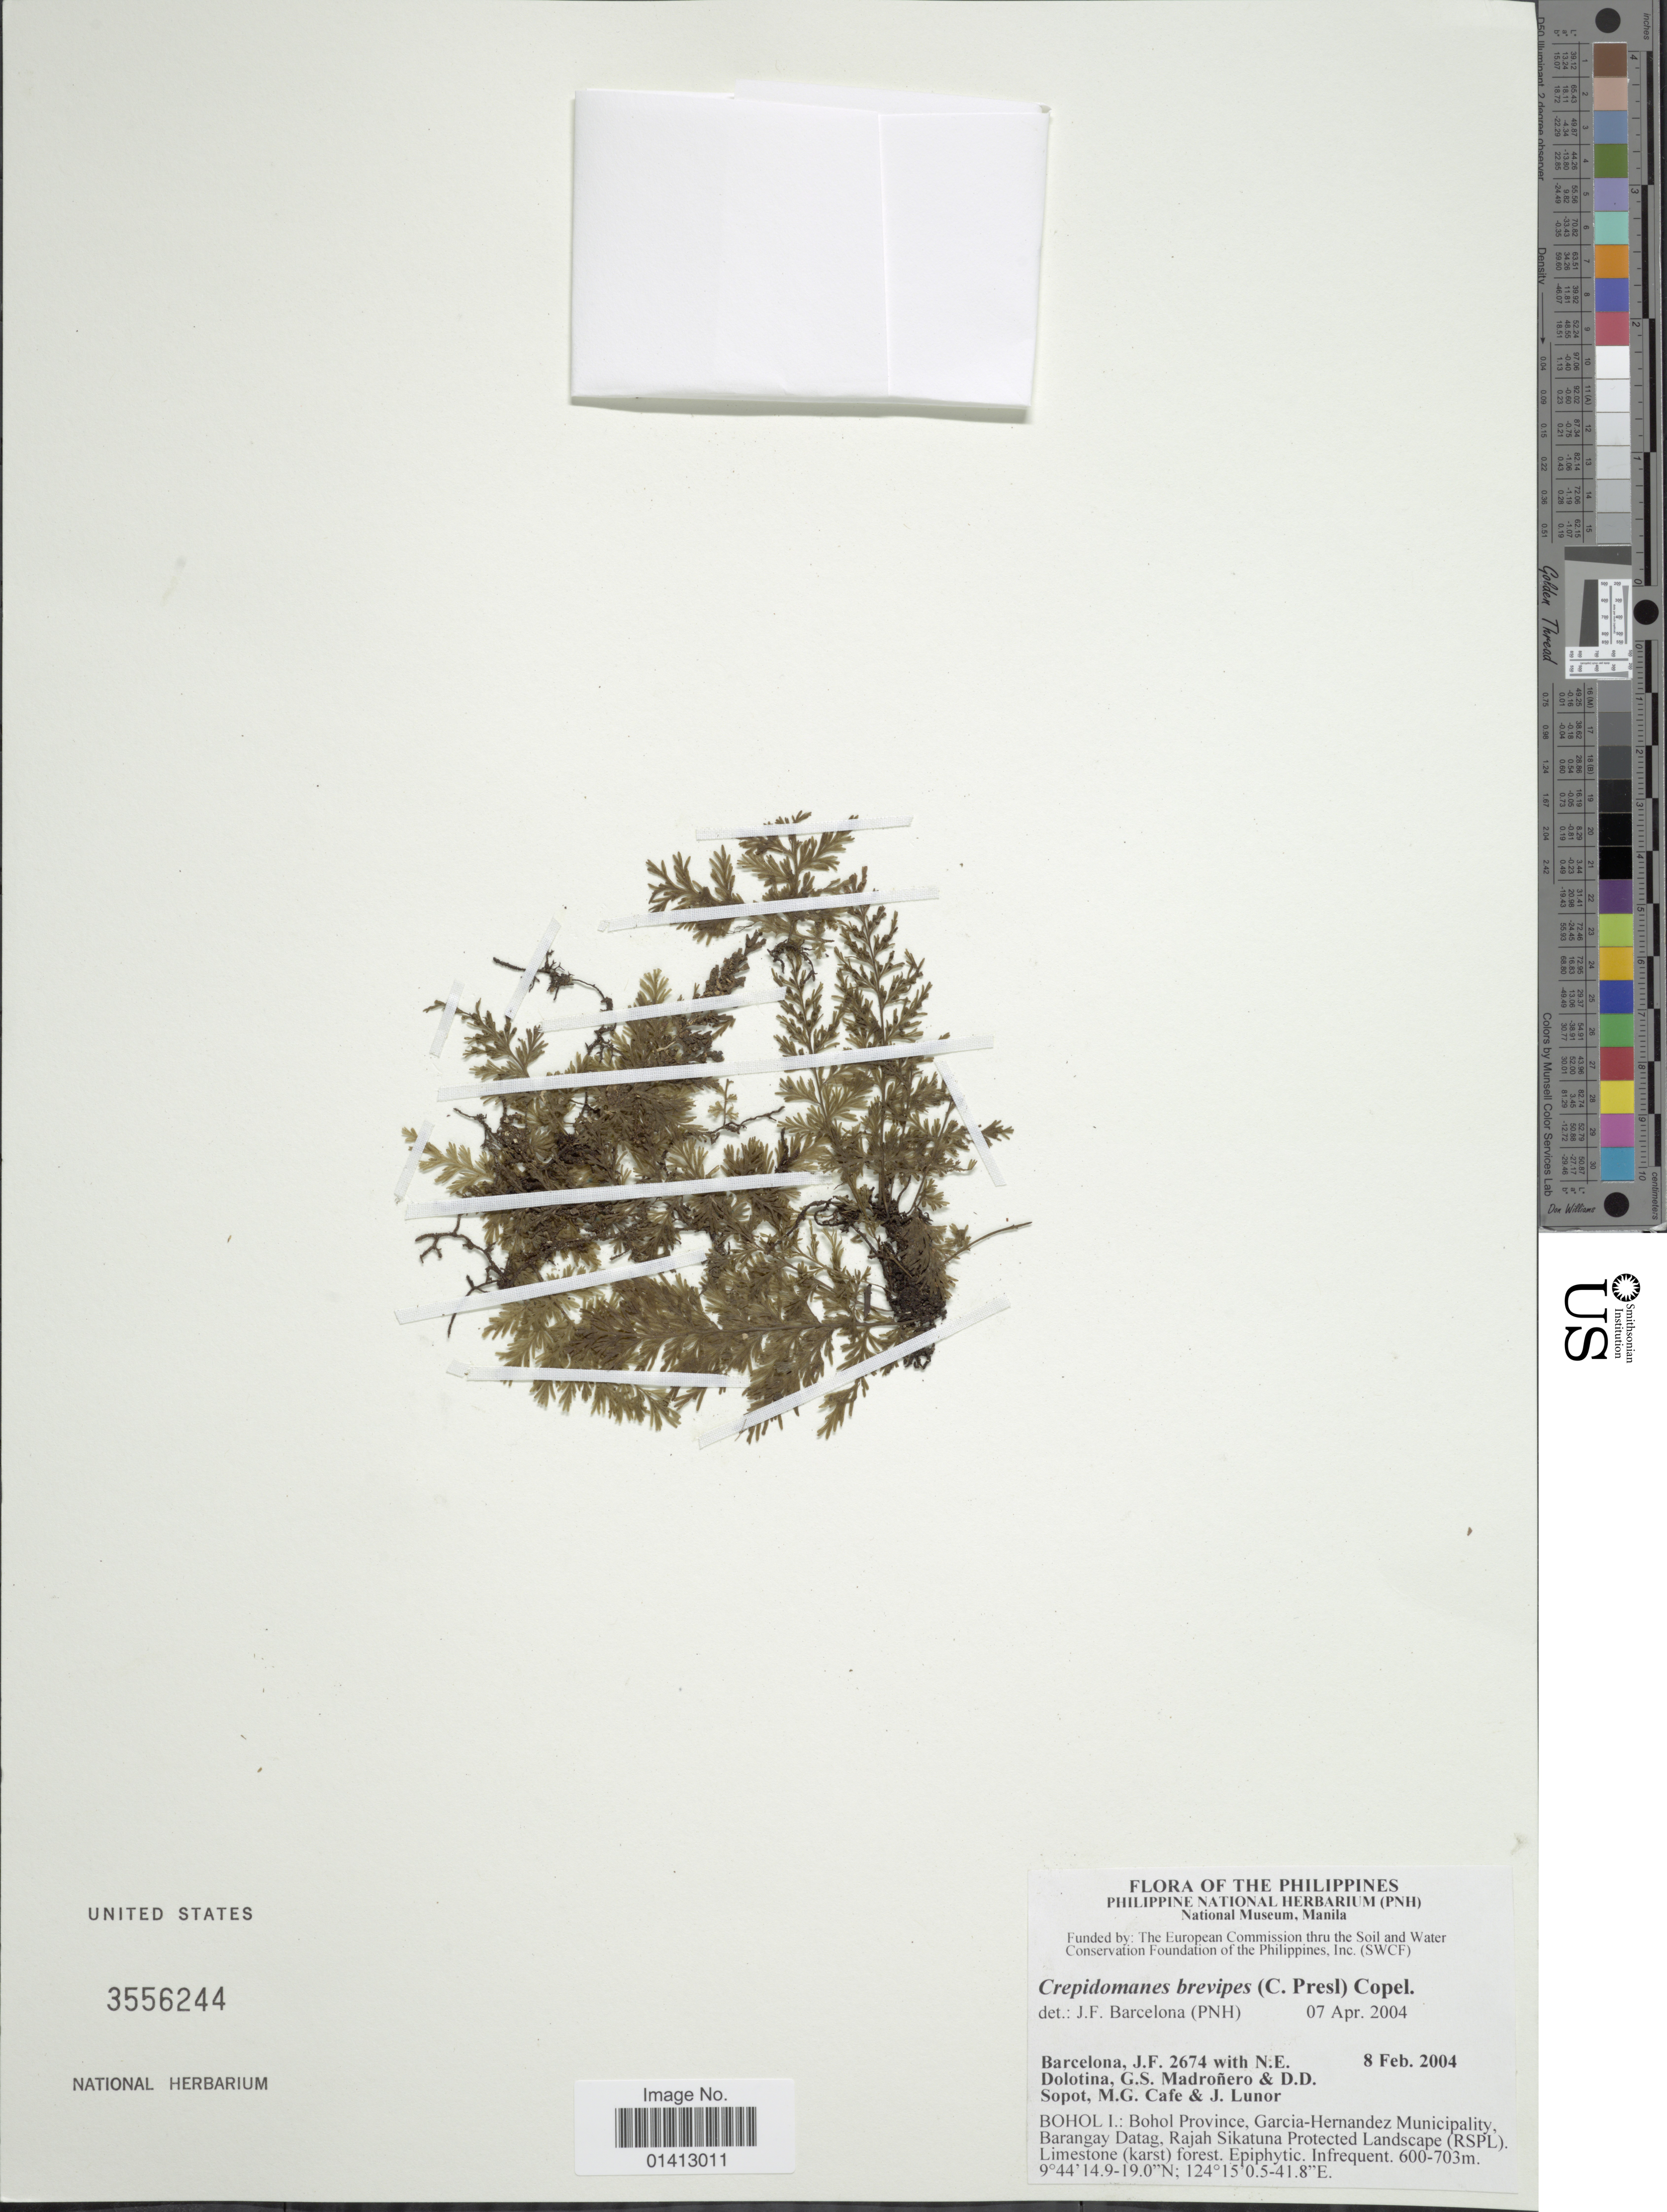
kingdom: Plantae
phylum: Tracheophyta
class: Polypodiopsida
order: Hymenophyllales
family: Hymenophyllaceae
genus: Crepidomanes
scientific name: Crepidomanes brevipes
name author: (C. Presl) Copel.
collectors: J. F. Barcelona, N. Dolotina, G. Madroñero, D. Sopot & et al.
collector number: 2674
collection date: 2004-02-08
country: Philippines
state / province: Central Visayas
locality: Bohol I:Garcia-Hernandez Municipality, Barangay Datag, ajah Sikatuna Protected Landscape (RSPL)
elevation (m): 600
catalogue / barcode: US 3556244